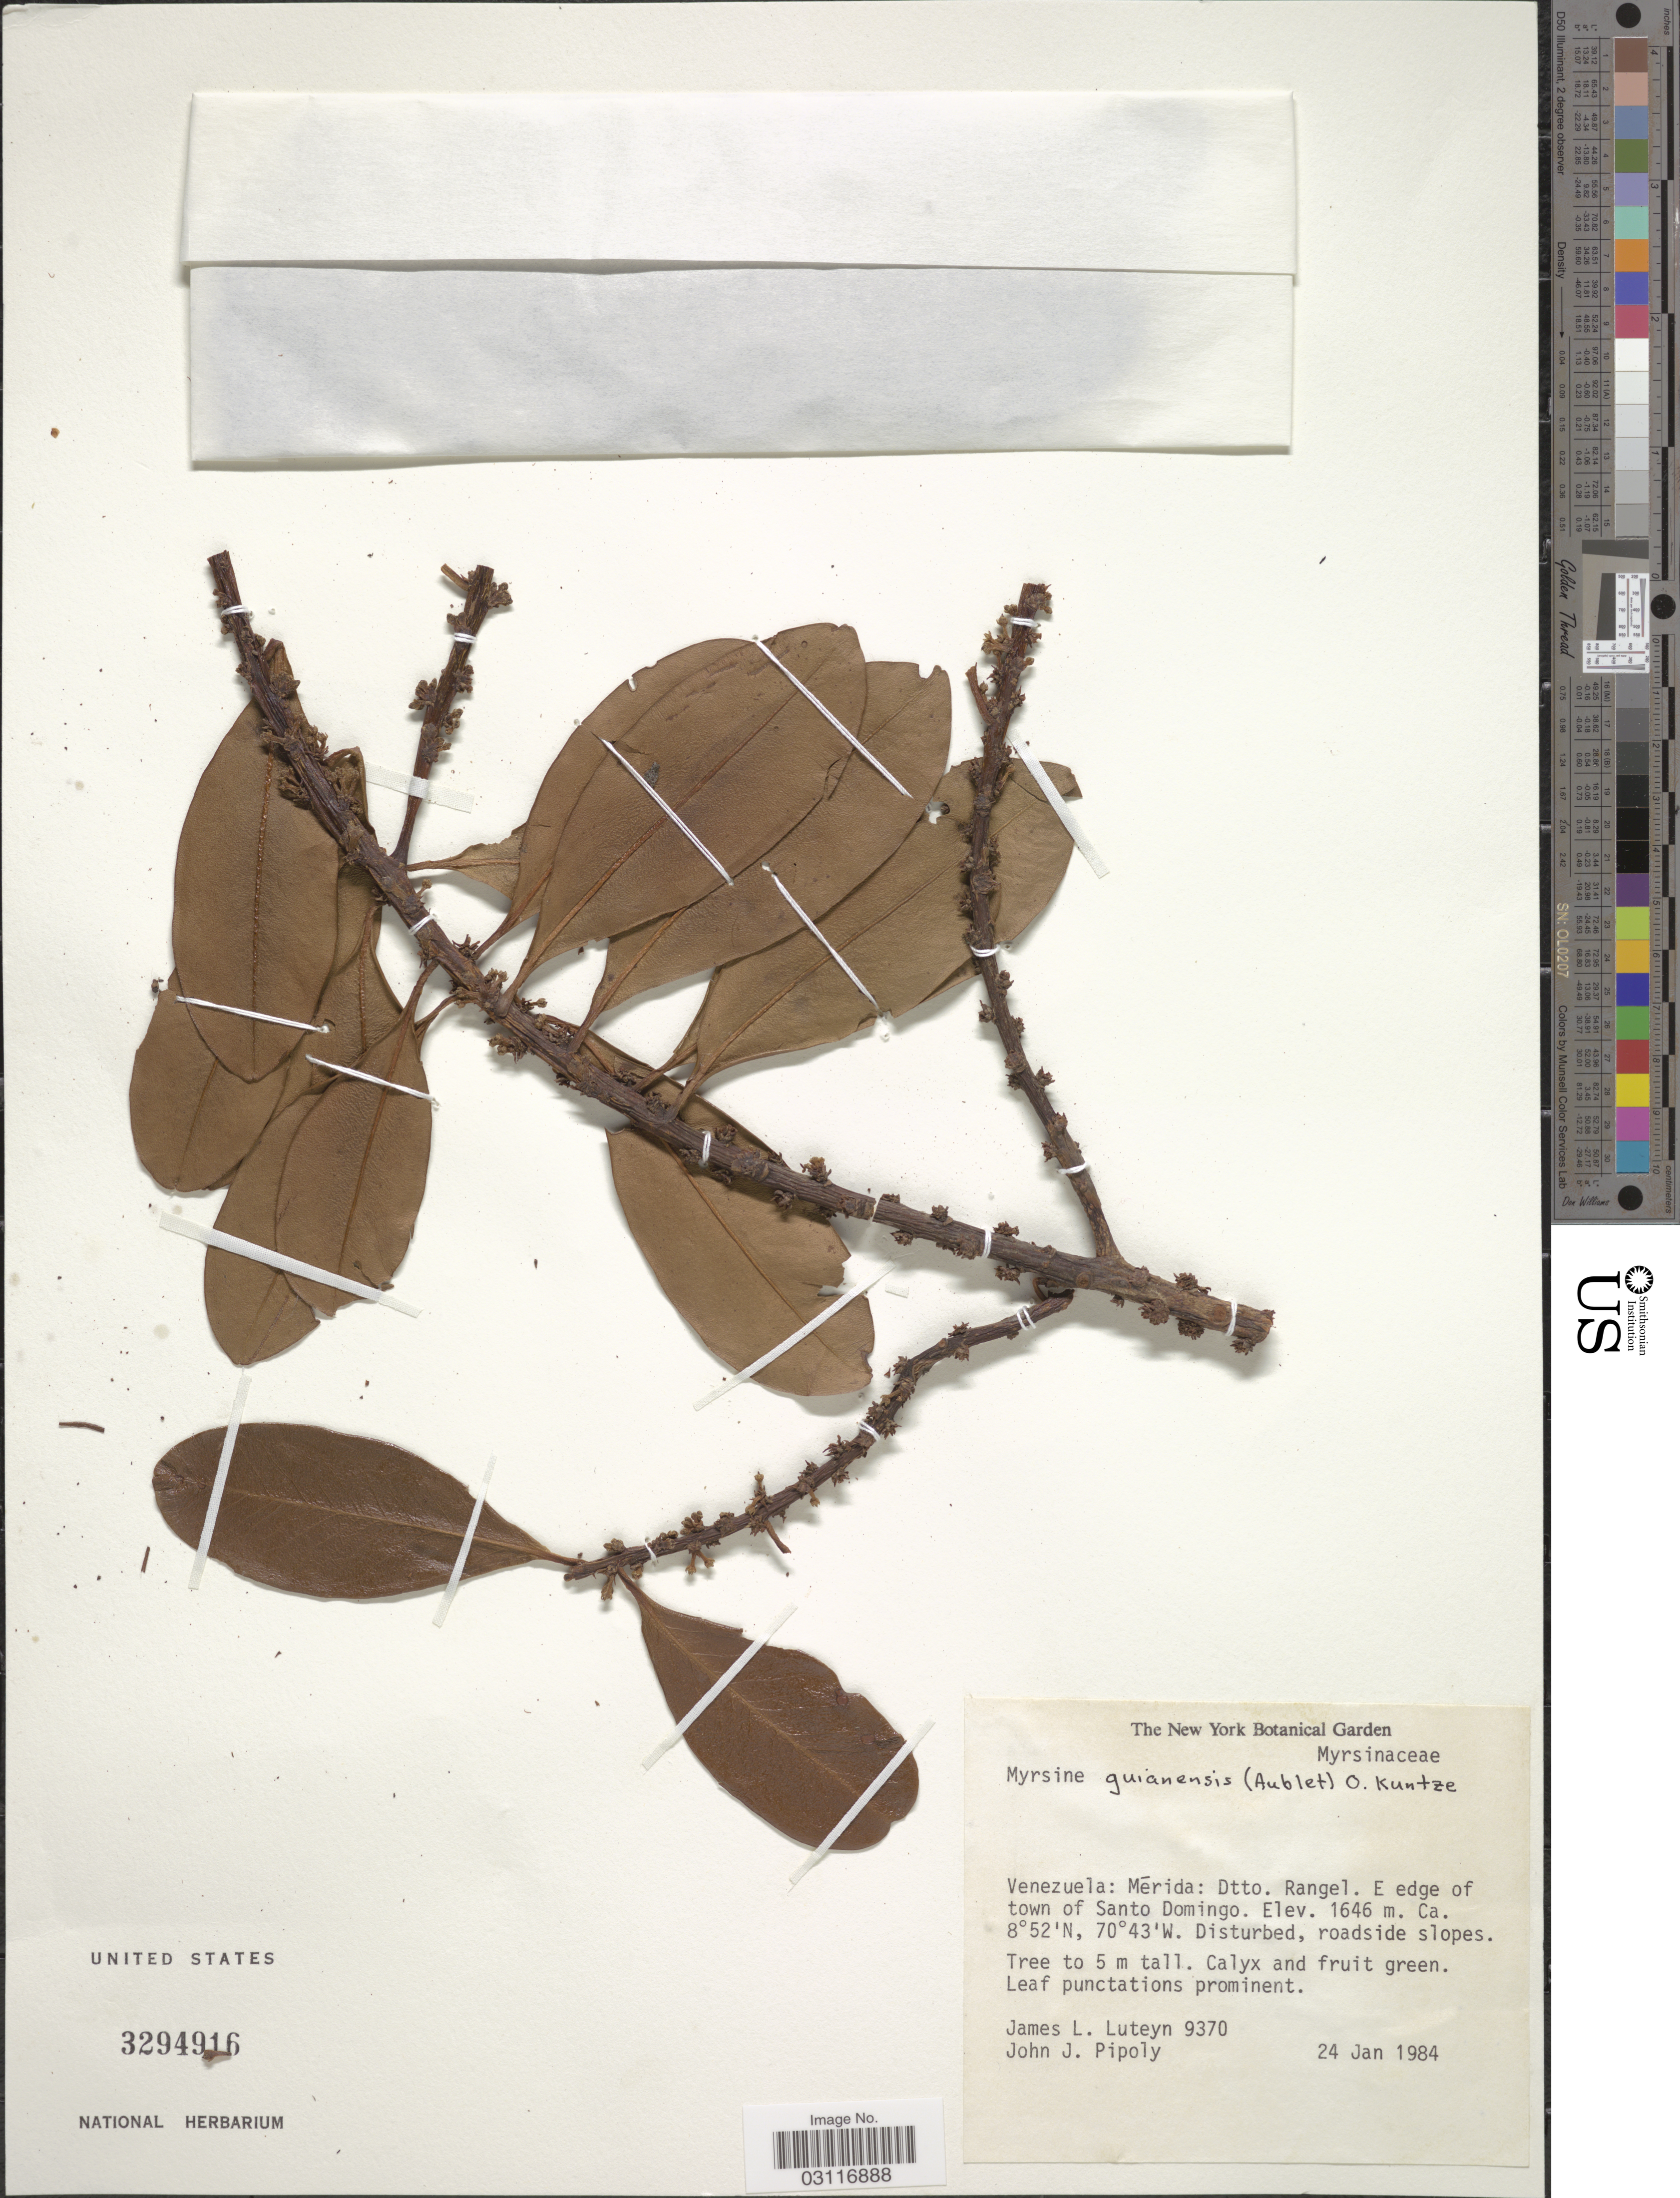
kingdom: Plantae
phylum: Tracheophyta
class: Magnoliopsida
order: Ericales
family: Primulaceae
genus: Myrsine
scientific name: Myrsine guianensis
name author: (Aubl.) Kuntze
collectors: J. Luteyn & J. J. Pipoly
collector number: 9370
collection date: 1984-01-24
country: Venezuela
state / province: Mérida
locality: Dtto. Rangel. E edge of town of Santo Domingo.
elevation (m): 1646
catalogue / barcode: US 3294916